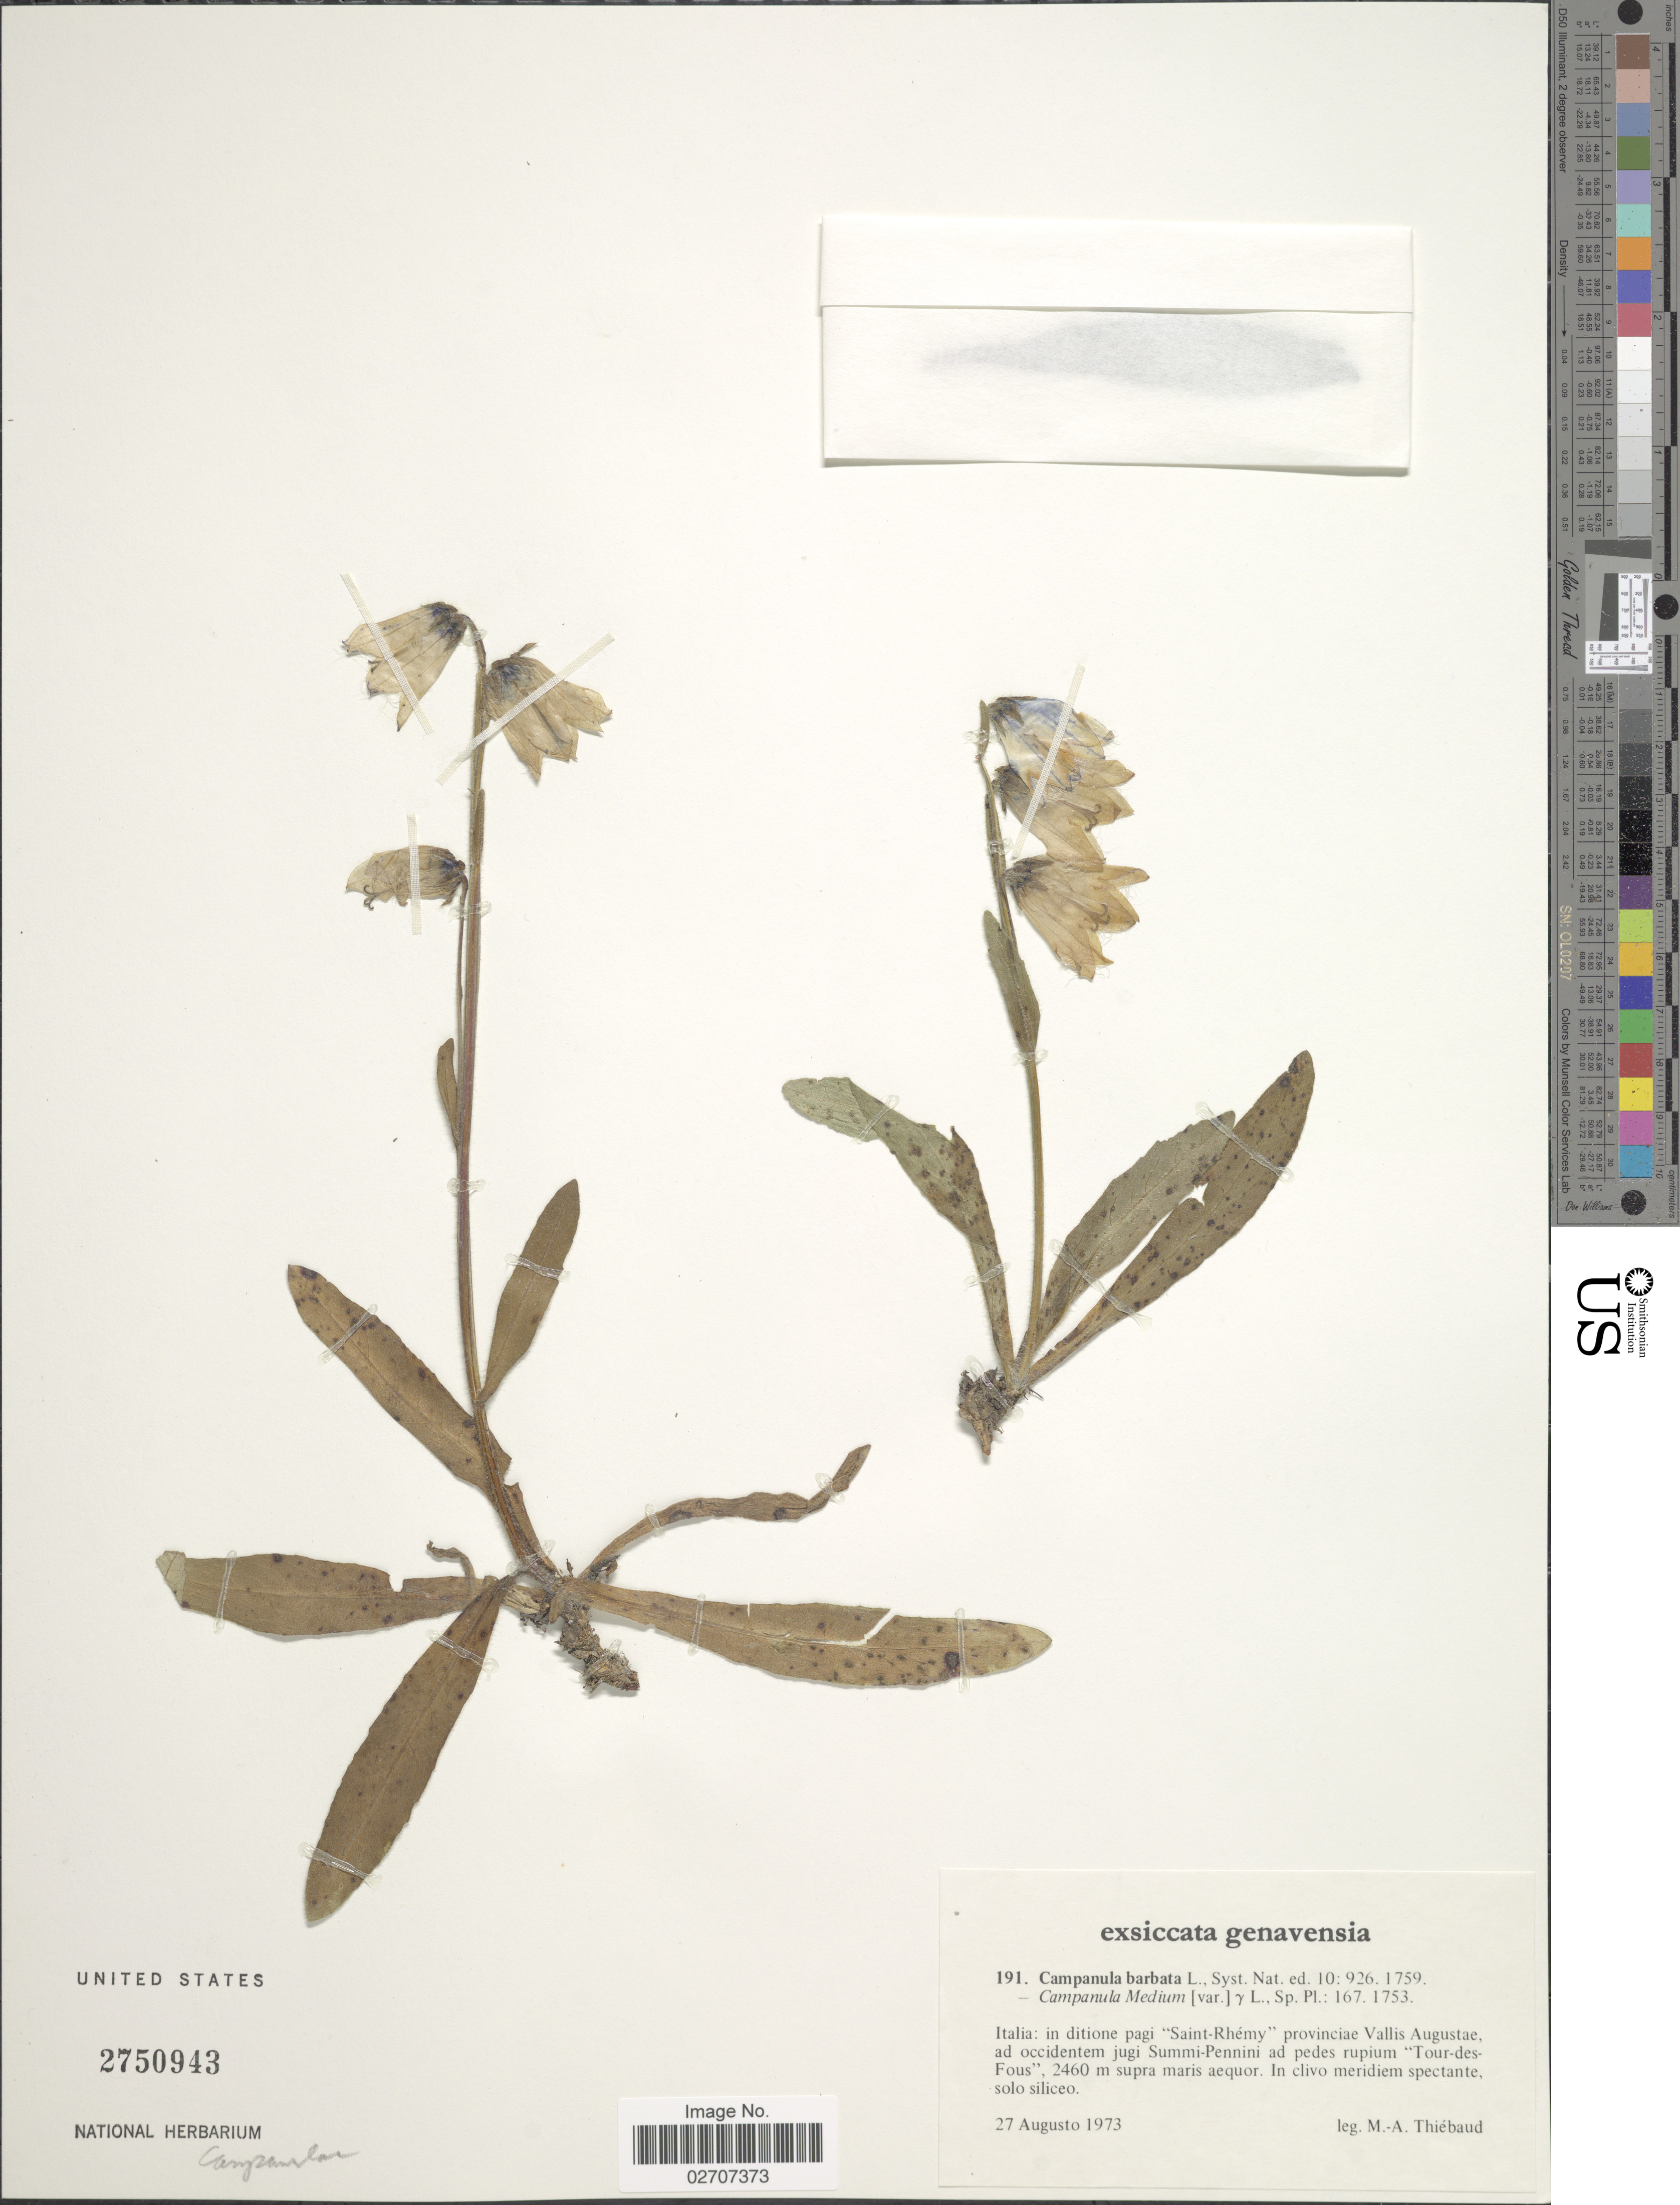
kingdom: Plantae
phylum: Tracheophyta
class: Magnoliopsida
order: Asterales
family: Campanulaceae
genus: Campanula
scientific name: Campanula barbata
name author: L.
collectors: M. Thiebaud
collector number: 191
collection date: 1973-08-27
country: Italy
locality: Italia: in ditione pagi "Saint-Rhémy"provinciae Vallis Augustae, ad occidentem jugi Summi-Pennini ad pedes rupium "Tour-des-Fous".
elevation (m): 2460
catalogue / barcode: US 2750943